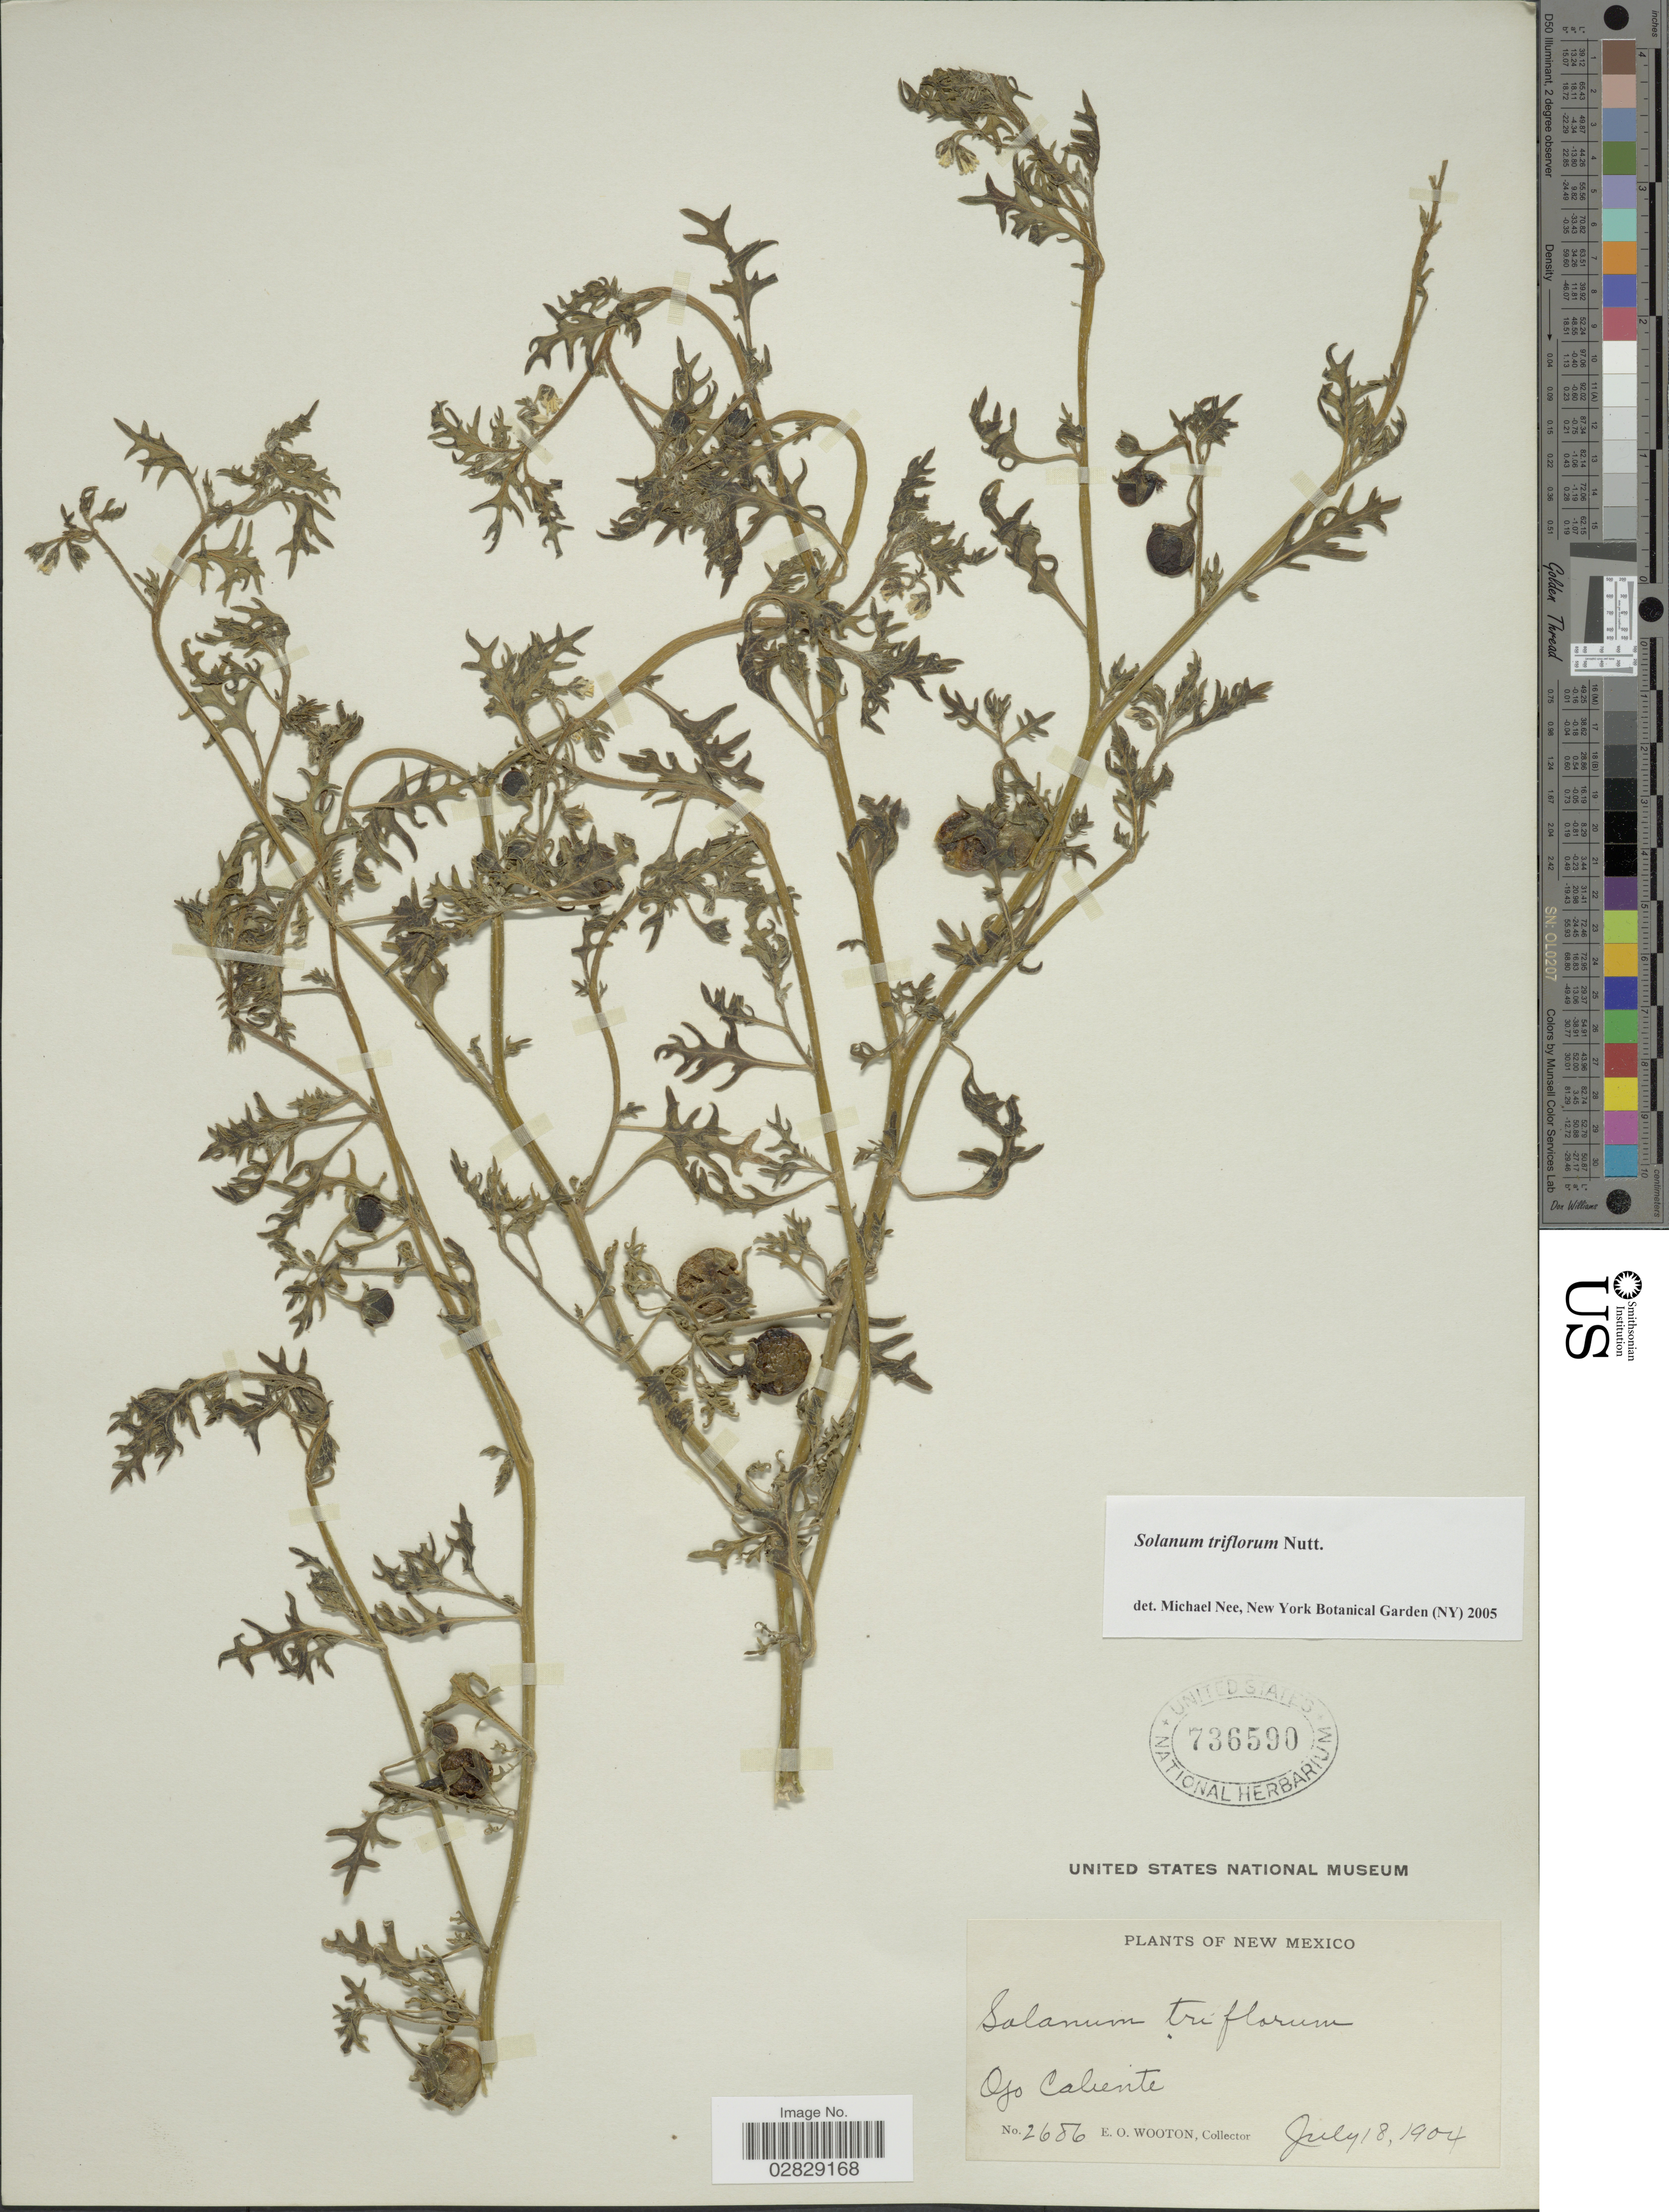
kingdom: Plantae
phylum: Tracheophyta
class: Magnoliopsida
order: Solanales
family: Solanaceae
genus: Solanum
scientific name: Solanum triflorum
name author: Nutt.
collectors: E. O. Wooton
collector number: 2686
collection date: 1904-07-18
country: United States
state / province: New Mexico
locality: Ojo Caliente.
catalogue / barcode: US 736590